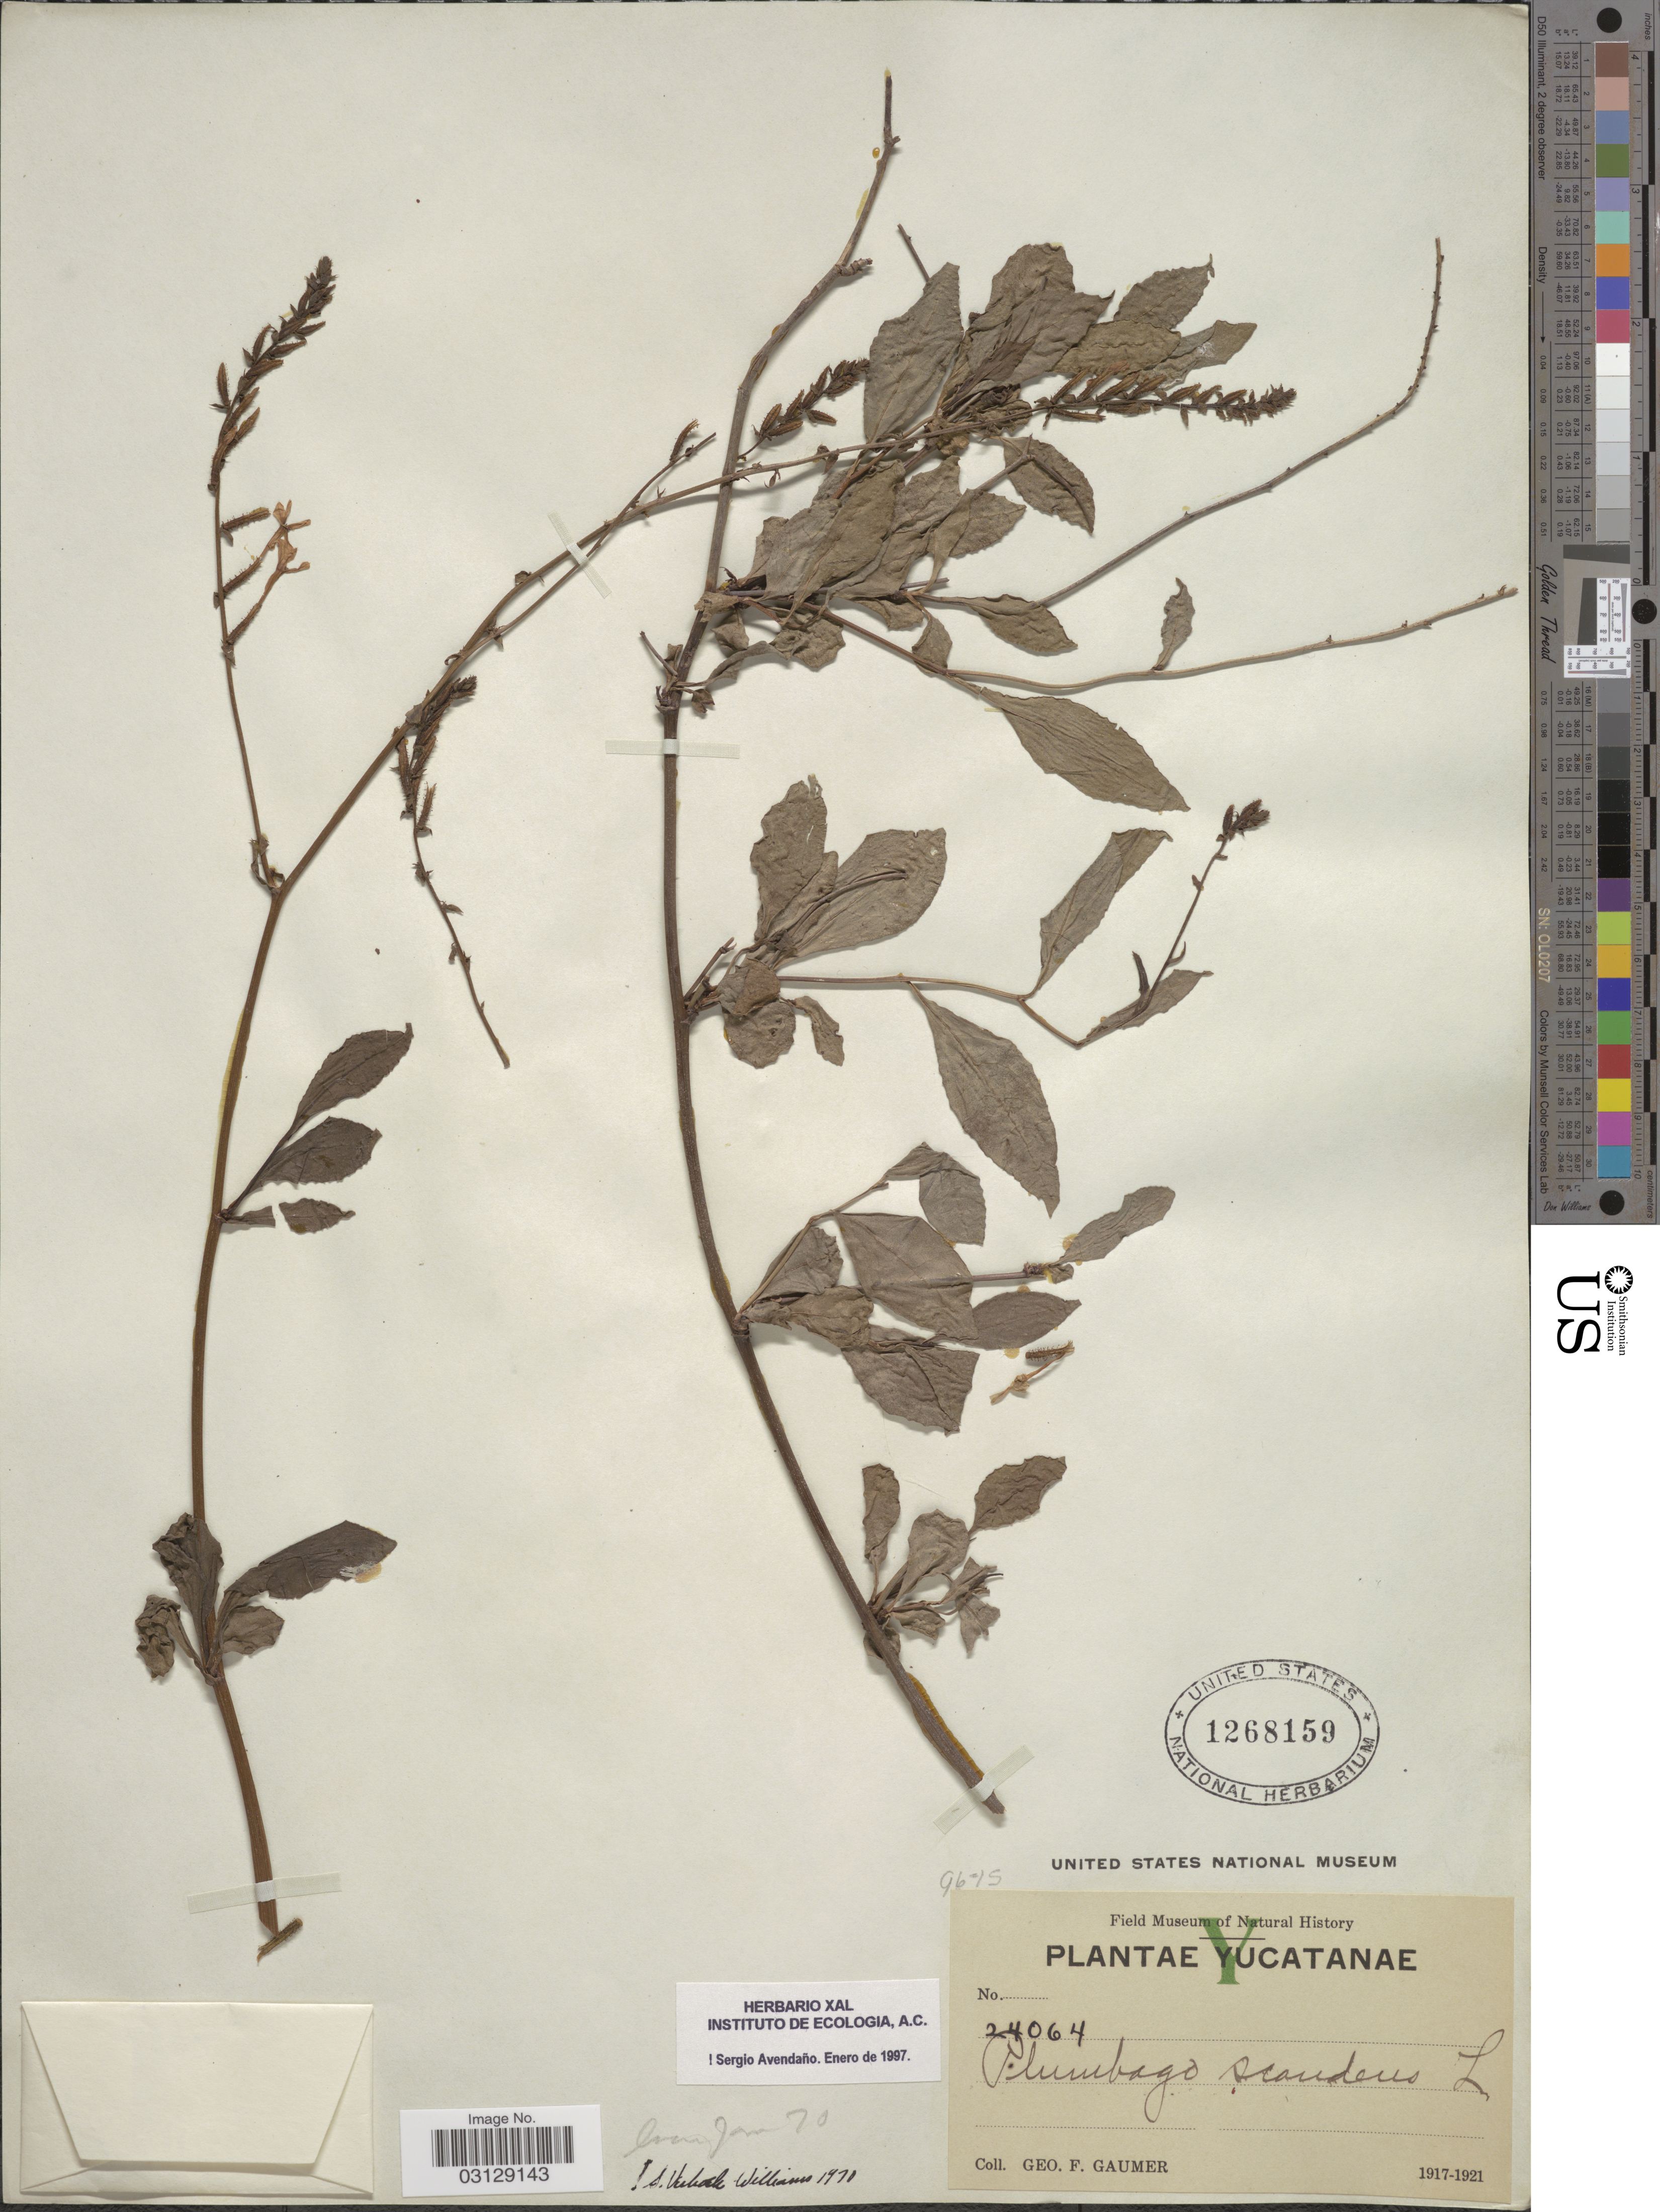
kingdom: Plantae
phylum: Tracheophyta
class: Magnoliopsida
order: Caryophyllales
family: Plumbaginaceae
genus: Plumbago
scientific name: Plumbago scandens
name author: L.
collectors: G. F. Gaumer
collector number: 24064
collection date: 1917/1921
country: Mexico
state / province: Yucatán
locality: Yucatanæ.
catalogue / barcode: US 1268159